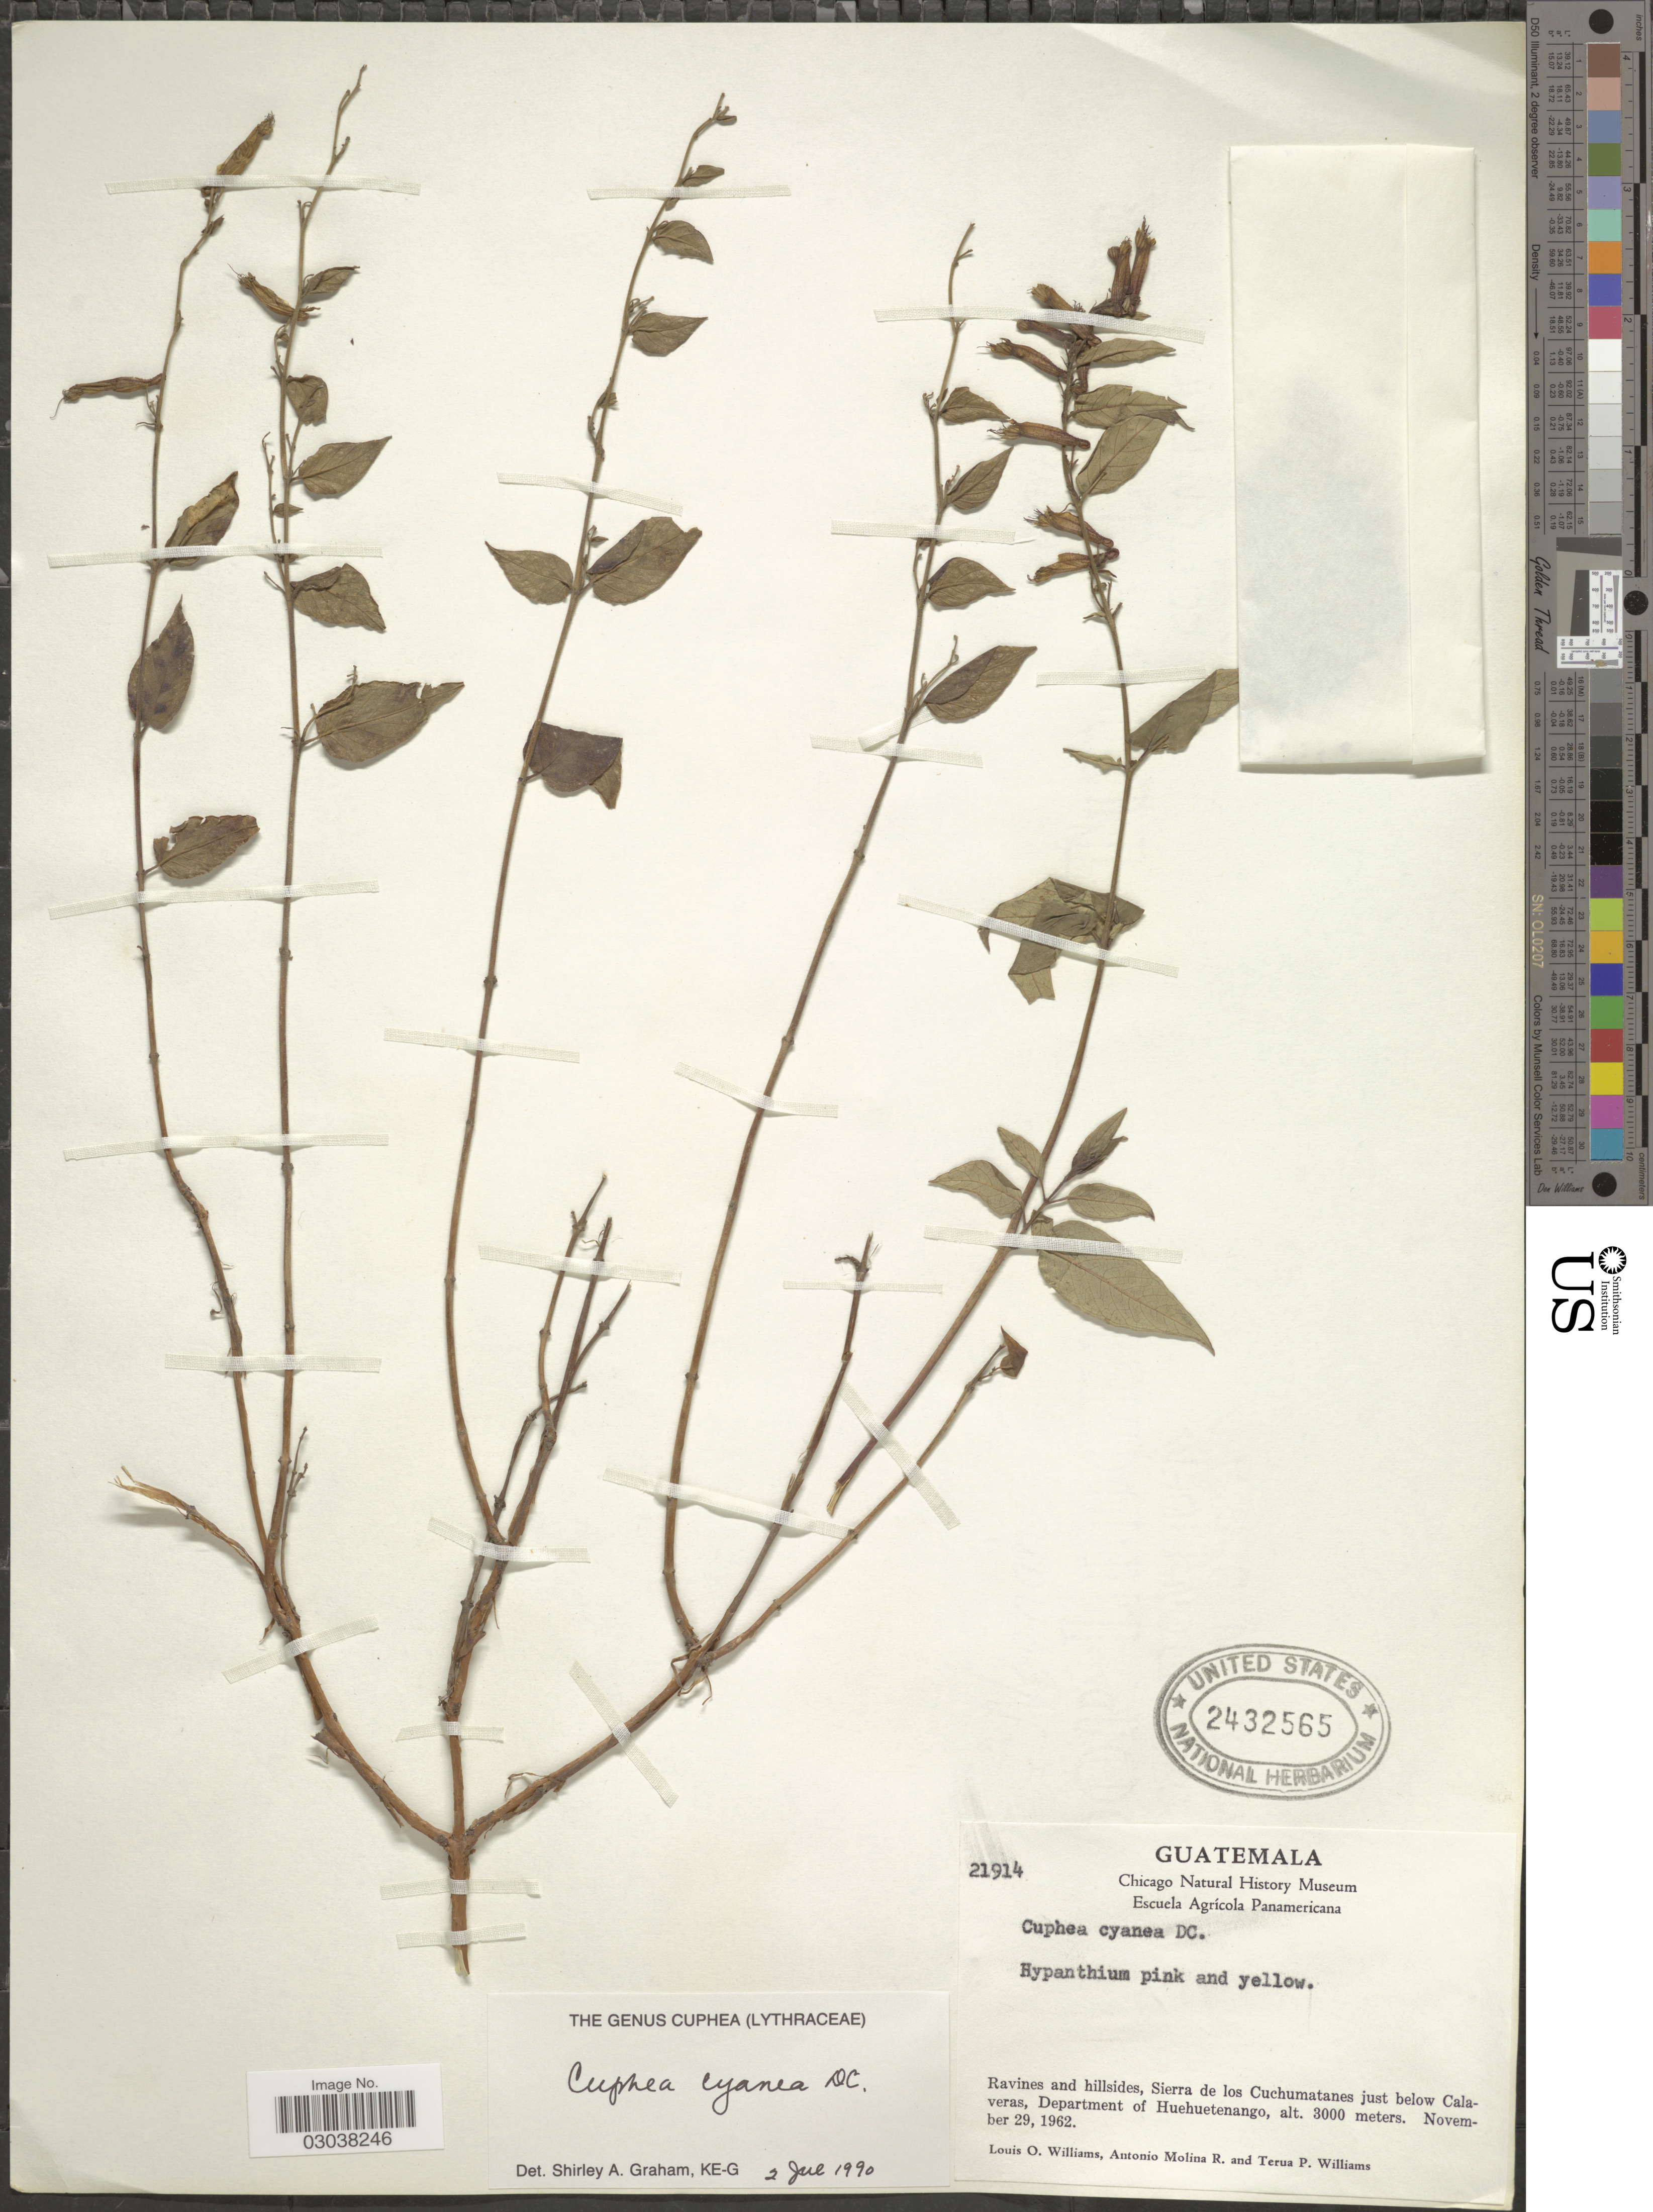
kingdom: Plantae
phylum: Tracheophyta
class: Magnoliopsida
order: Myrtales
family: Lythraceae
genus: Cuphea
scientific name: Cuphea cyanea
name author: DC.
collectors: L. O. Williams, A. Molina R. & T. Williams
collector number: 21914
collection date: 1962-11-29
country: Guatemala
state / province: Huehuetenango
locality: Ravines and hillsides, Sierra de los Cuchumatanes just below Calaveras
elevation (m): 3000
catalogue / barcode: US 2432565